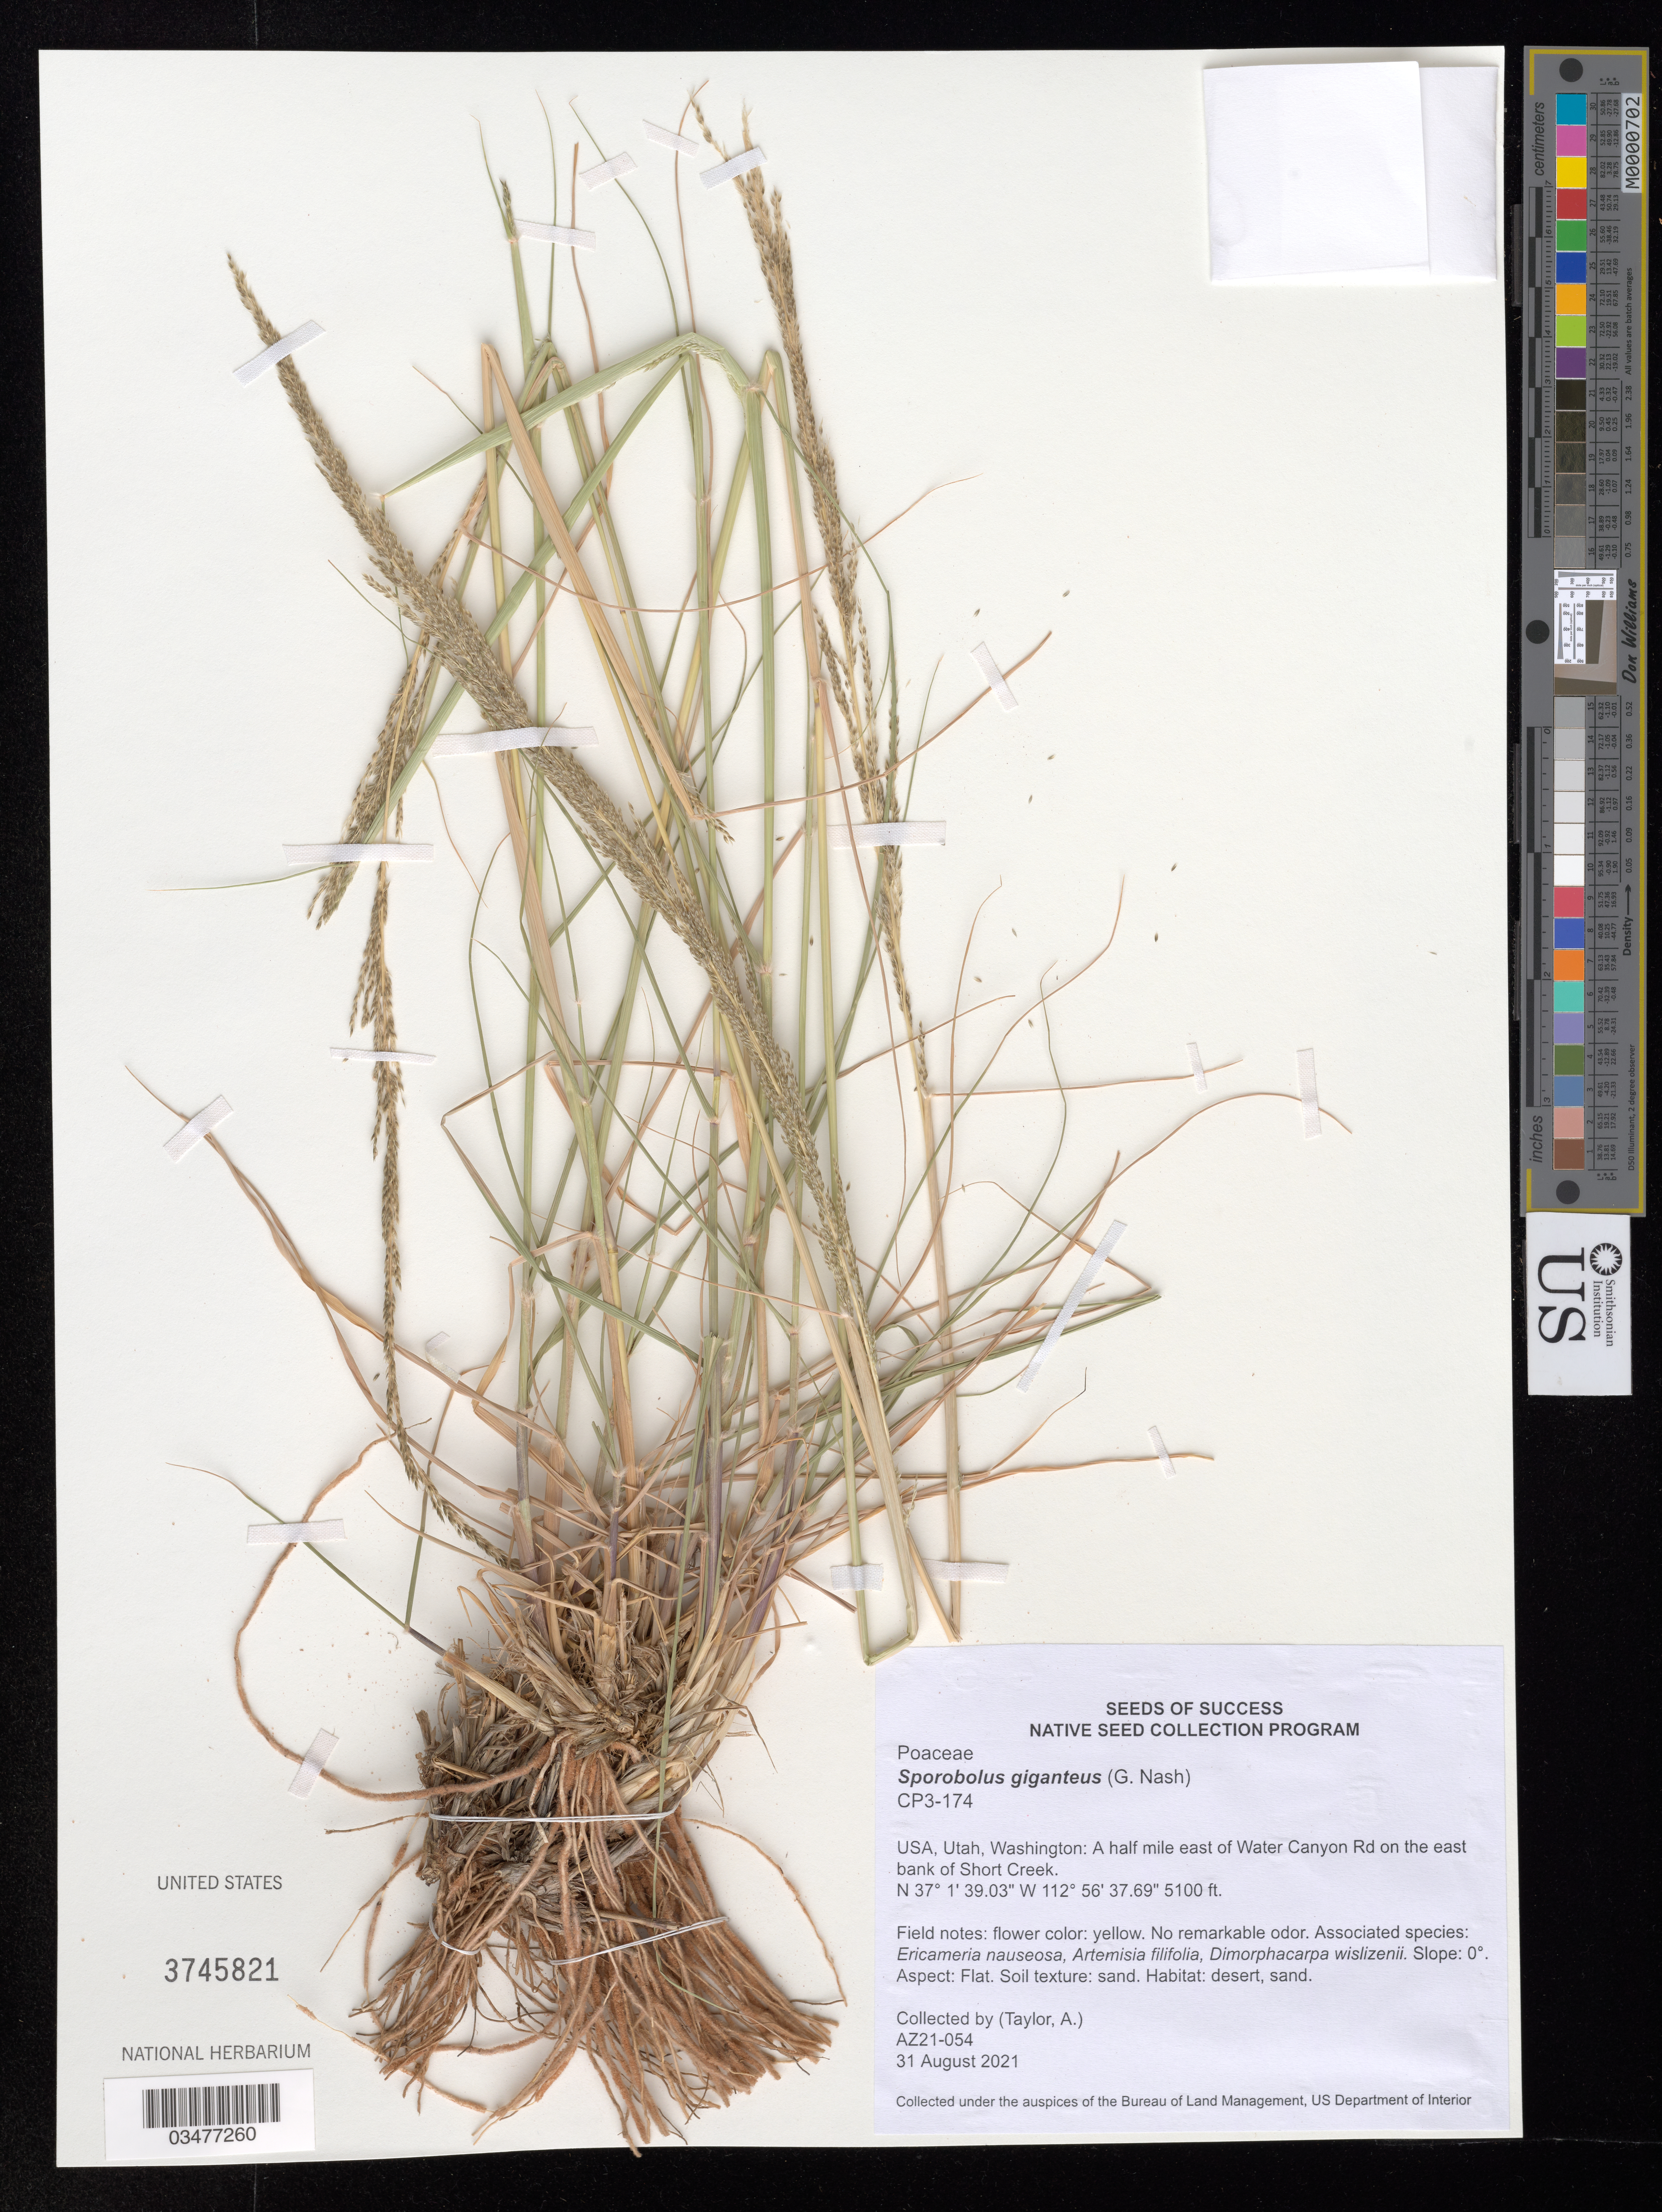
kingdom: Plantae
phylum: Tracheophyta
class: Liliopsida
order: Poales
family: Poaceae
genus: Sporobolus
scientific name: Sporobolus giganteus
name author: Nash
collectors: A. Taylor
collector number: AZ21-054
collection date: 2021-08-31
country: United States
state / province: Utah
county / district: Washington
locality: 0.5 mi. E of Water Canyon Rd on the E bank of Short Creek.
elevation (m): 1554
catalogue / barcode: US 3745821